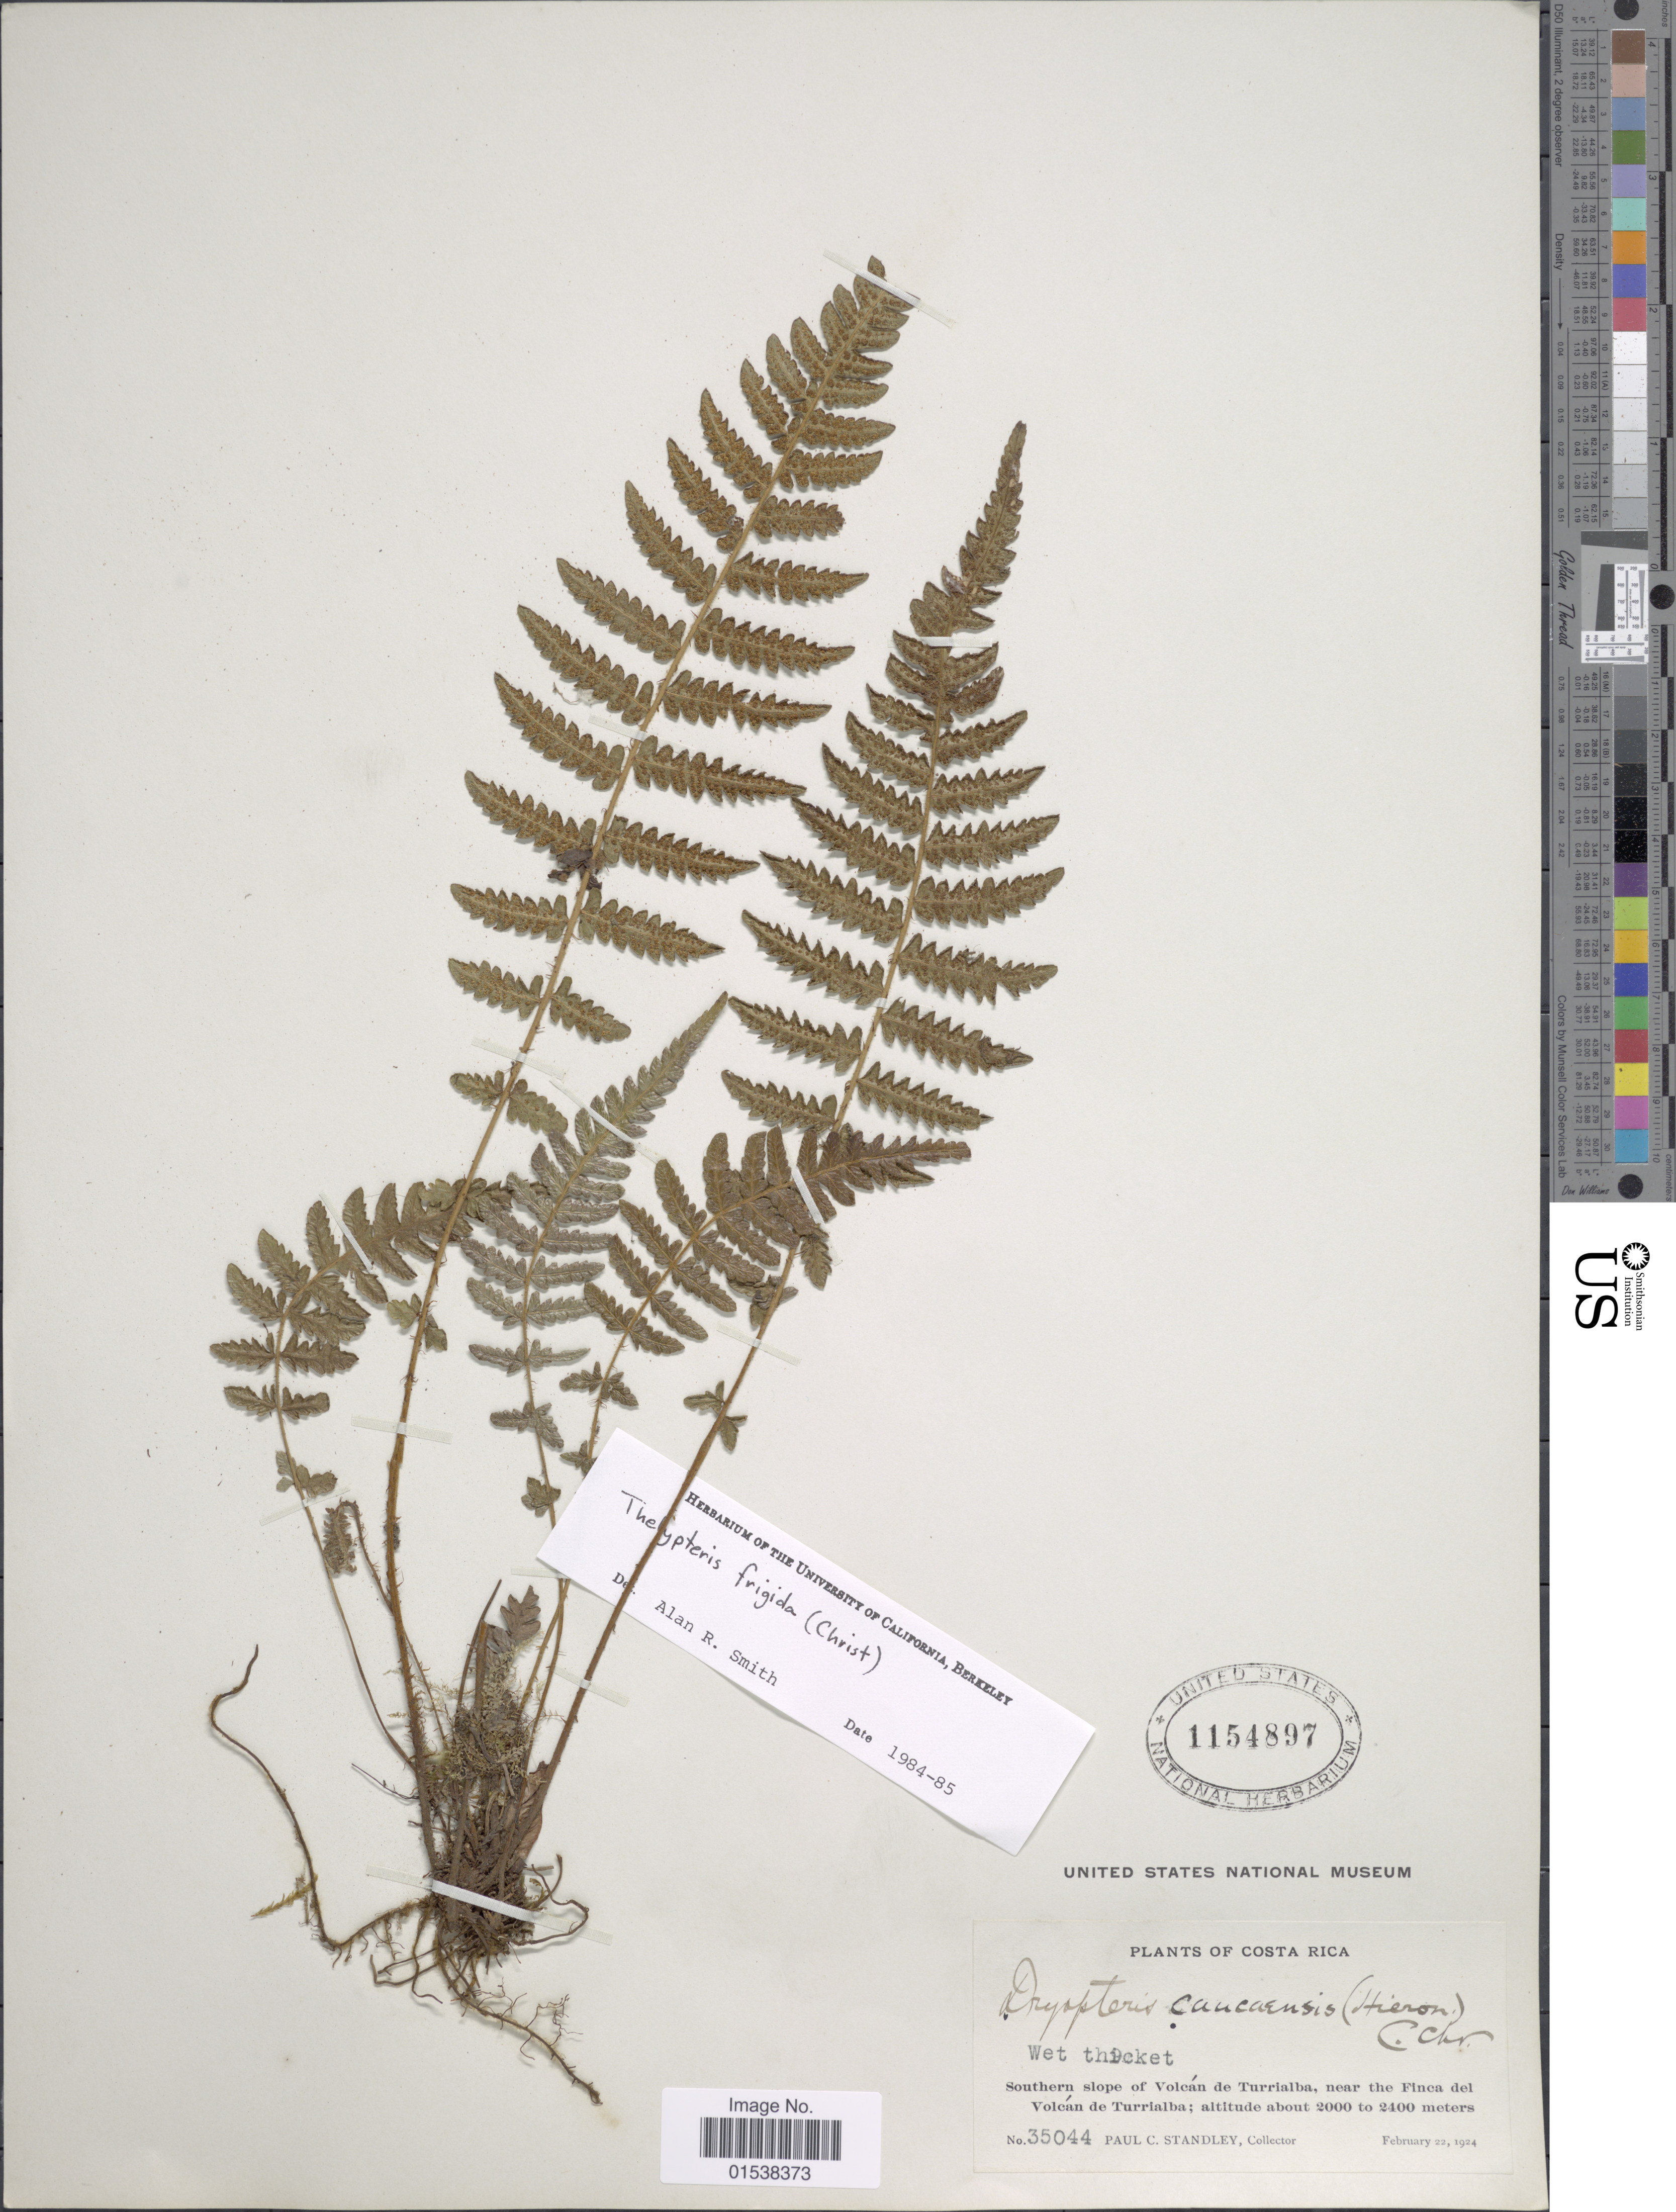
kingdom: Plantae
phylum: Tracheophyta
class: Polypodiopsida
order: Polypodiales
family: Thelypteridaceae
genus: Amauropelta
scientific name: Amauropelta frigida (Christ) comb. nov., ined. 2015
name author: (Christ)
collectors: P. C. Standley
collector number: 35044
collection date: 1924-02-22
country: Costa Rica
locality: Southern slope of Volcan de Turrialba, near the Finca del Volcan de Turrialba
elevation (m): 2000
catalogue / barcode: US 1154897